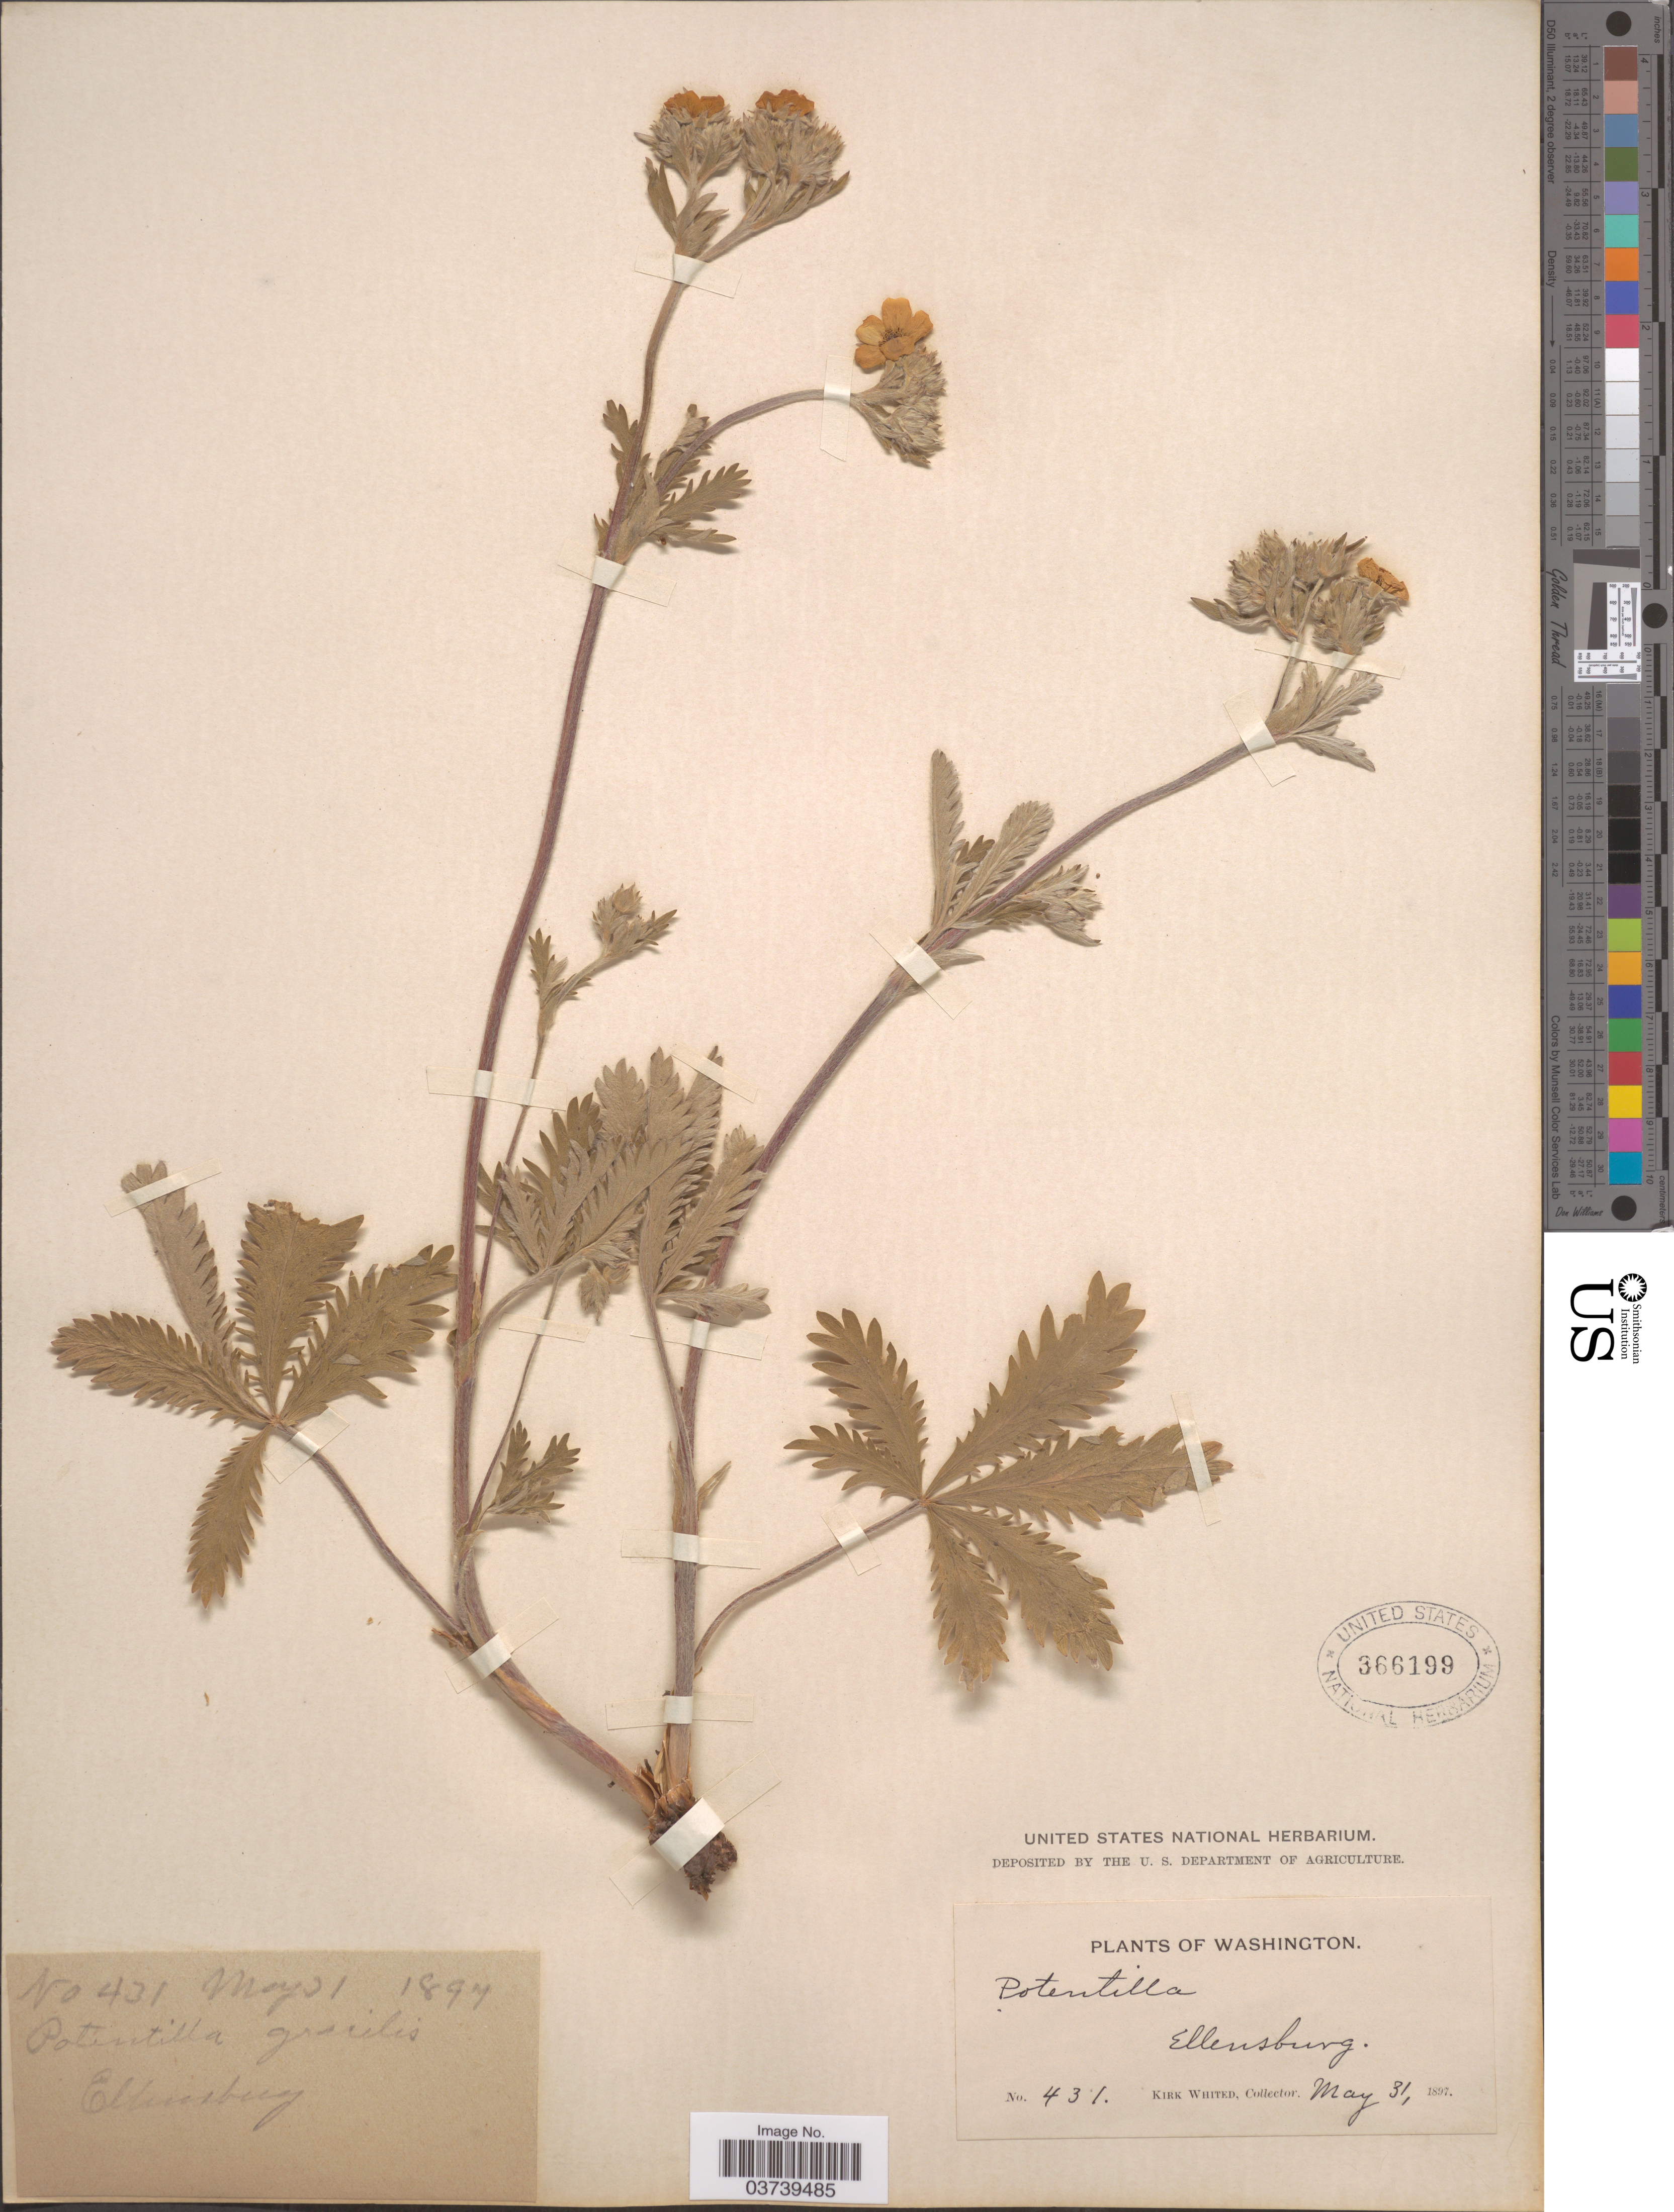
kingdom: Plantae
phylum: Tracheophyta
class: Magnoliopsida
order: Rosales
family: Rosaceae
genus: Potentilla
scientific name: Potentilla gracilis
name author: Douglas ex Hook.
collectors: K. Whited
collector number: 431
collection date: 1897-05-31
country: United States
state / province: Washington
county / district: Kittitas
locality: Ellensburg.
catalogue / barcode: US 366199